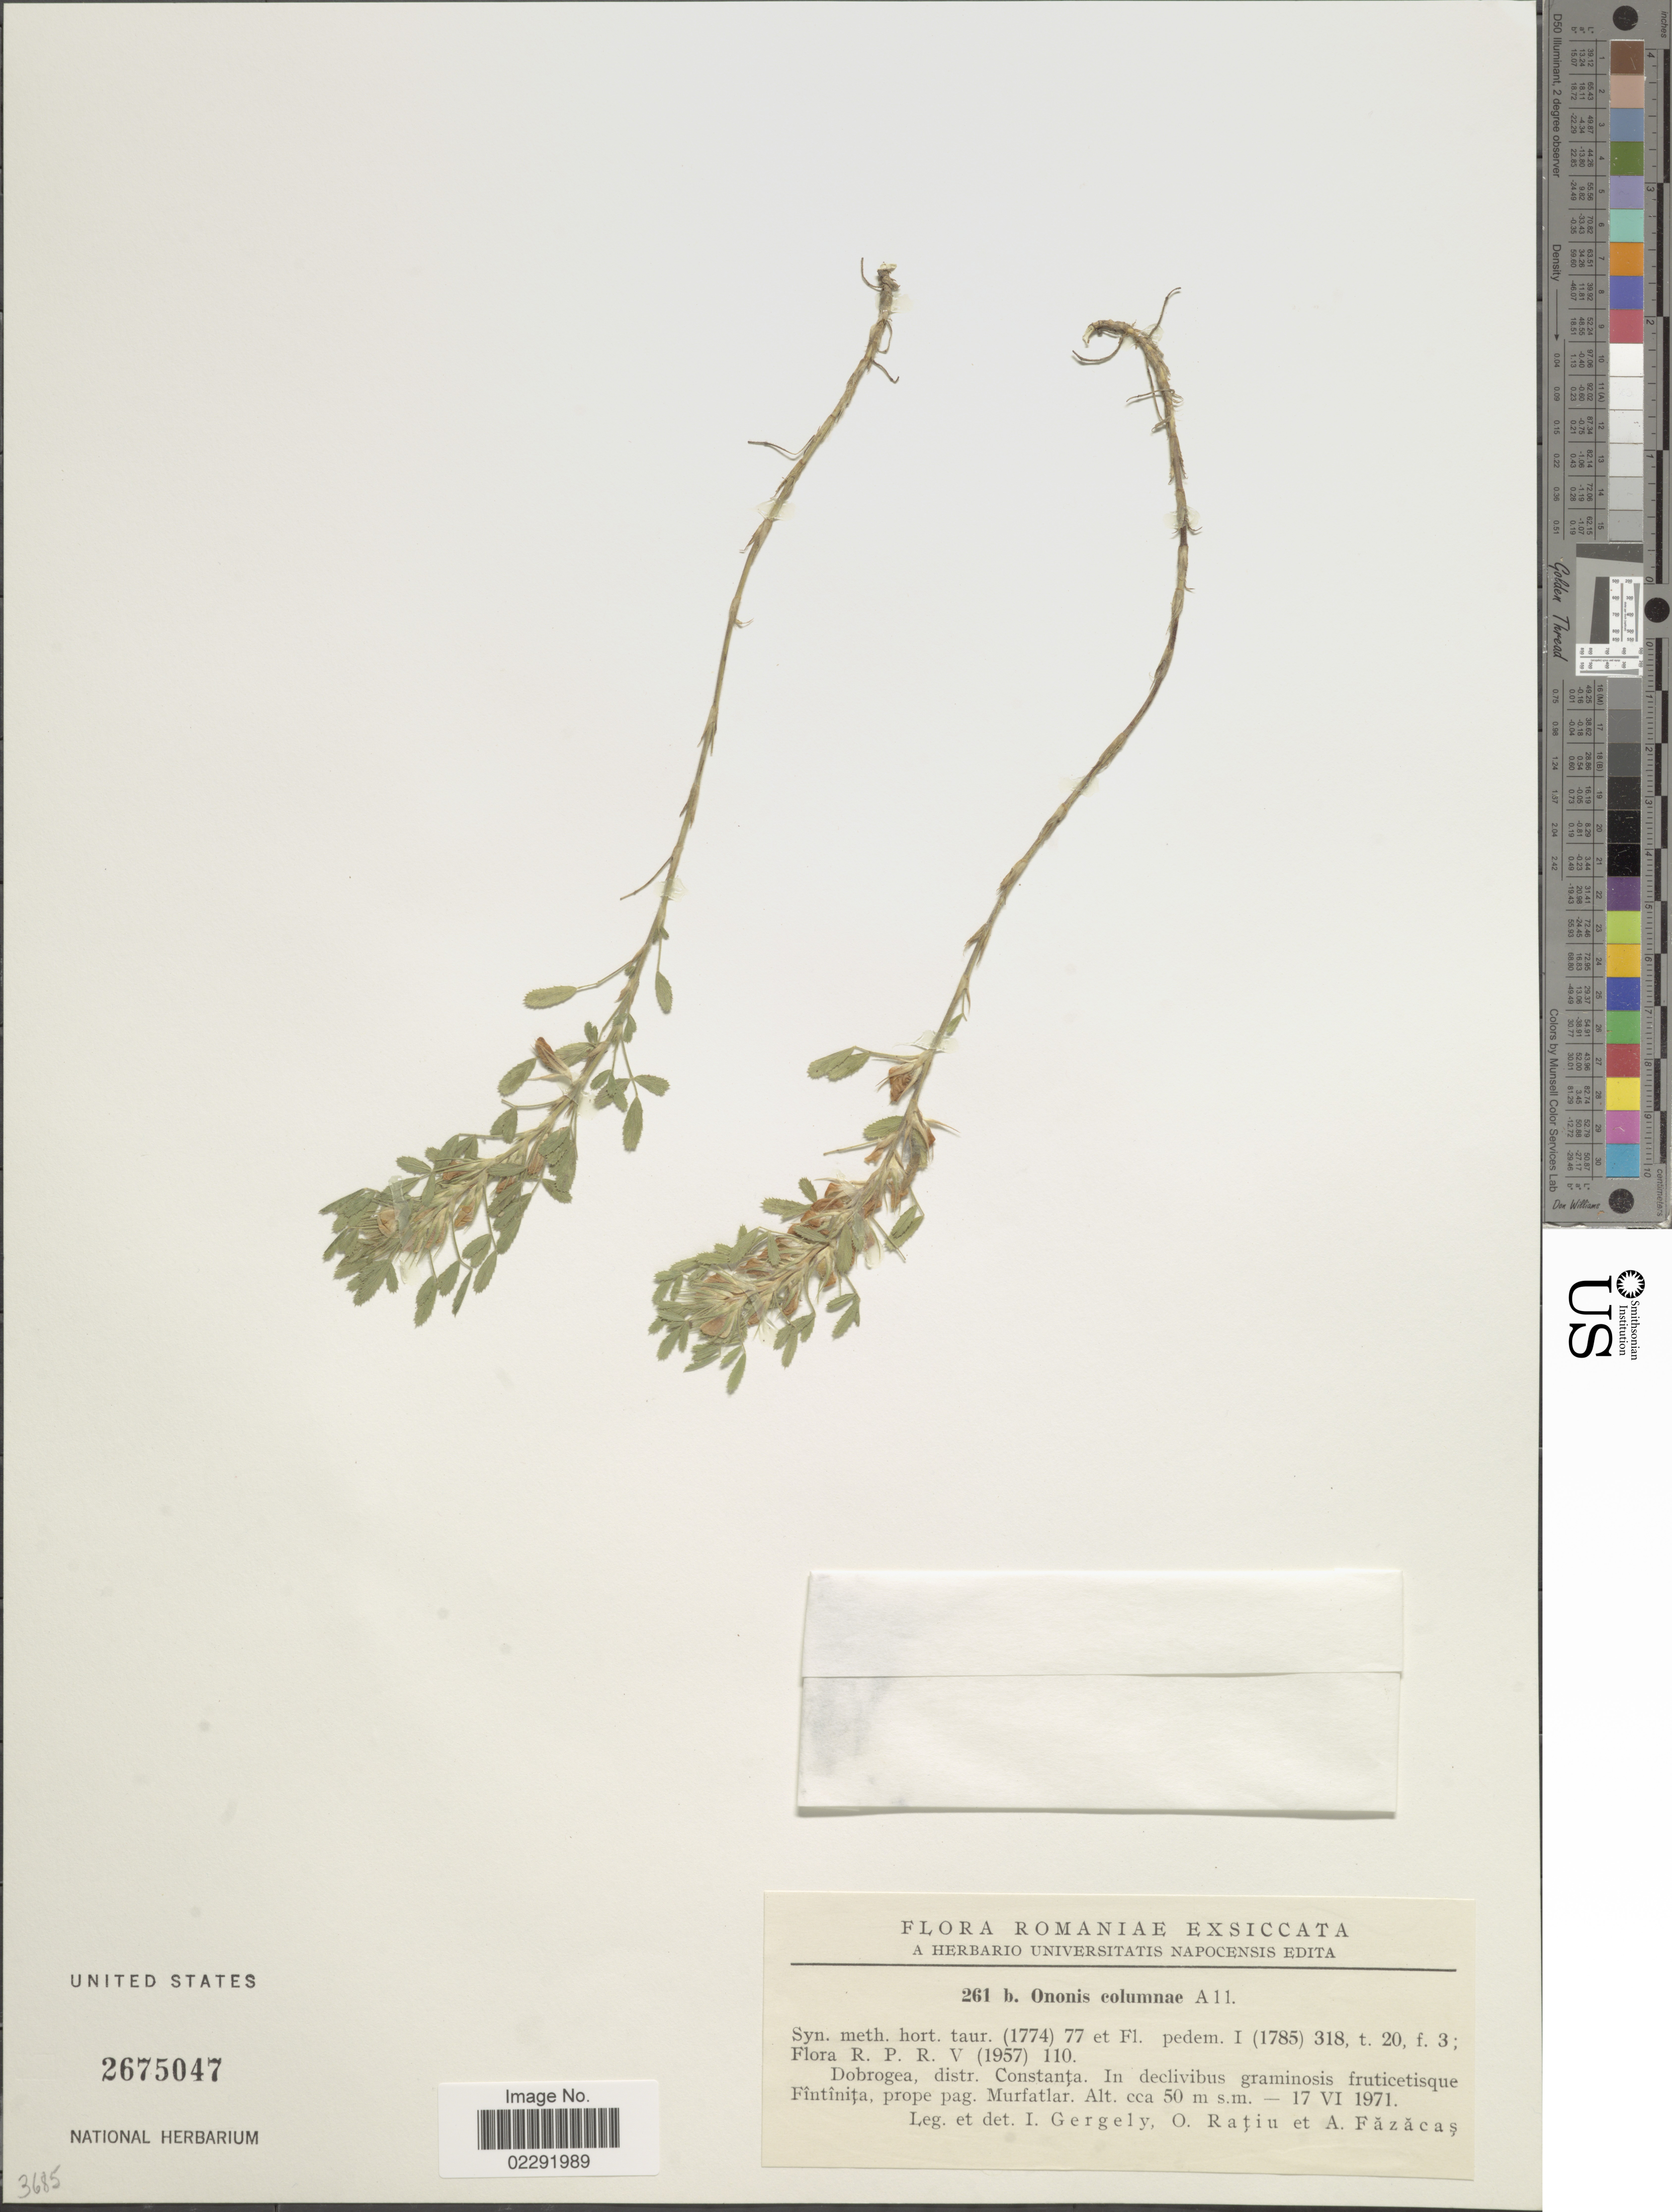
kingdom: Plantae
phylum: Tracheophyta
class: Magnoliopsida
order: Fabales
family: Fabaceae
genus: Ononis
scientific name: Ononis pusilla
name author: L.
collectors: I. Gergely, O. Ratiu & A. Fazacas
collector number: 261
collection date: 1971-06-17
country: Romania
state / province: Constanta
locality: Dobrogea, in declivibus graminosis fruticetisque Fintinita, prope pag. Murfatlar.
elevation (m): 50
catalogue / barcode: US 2675047